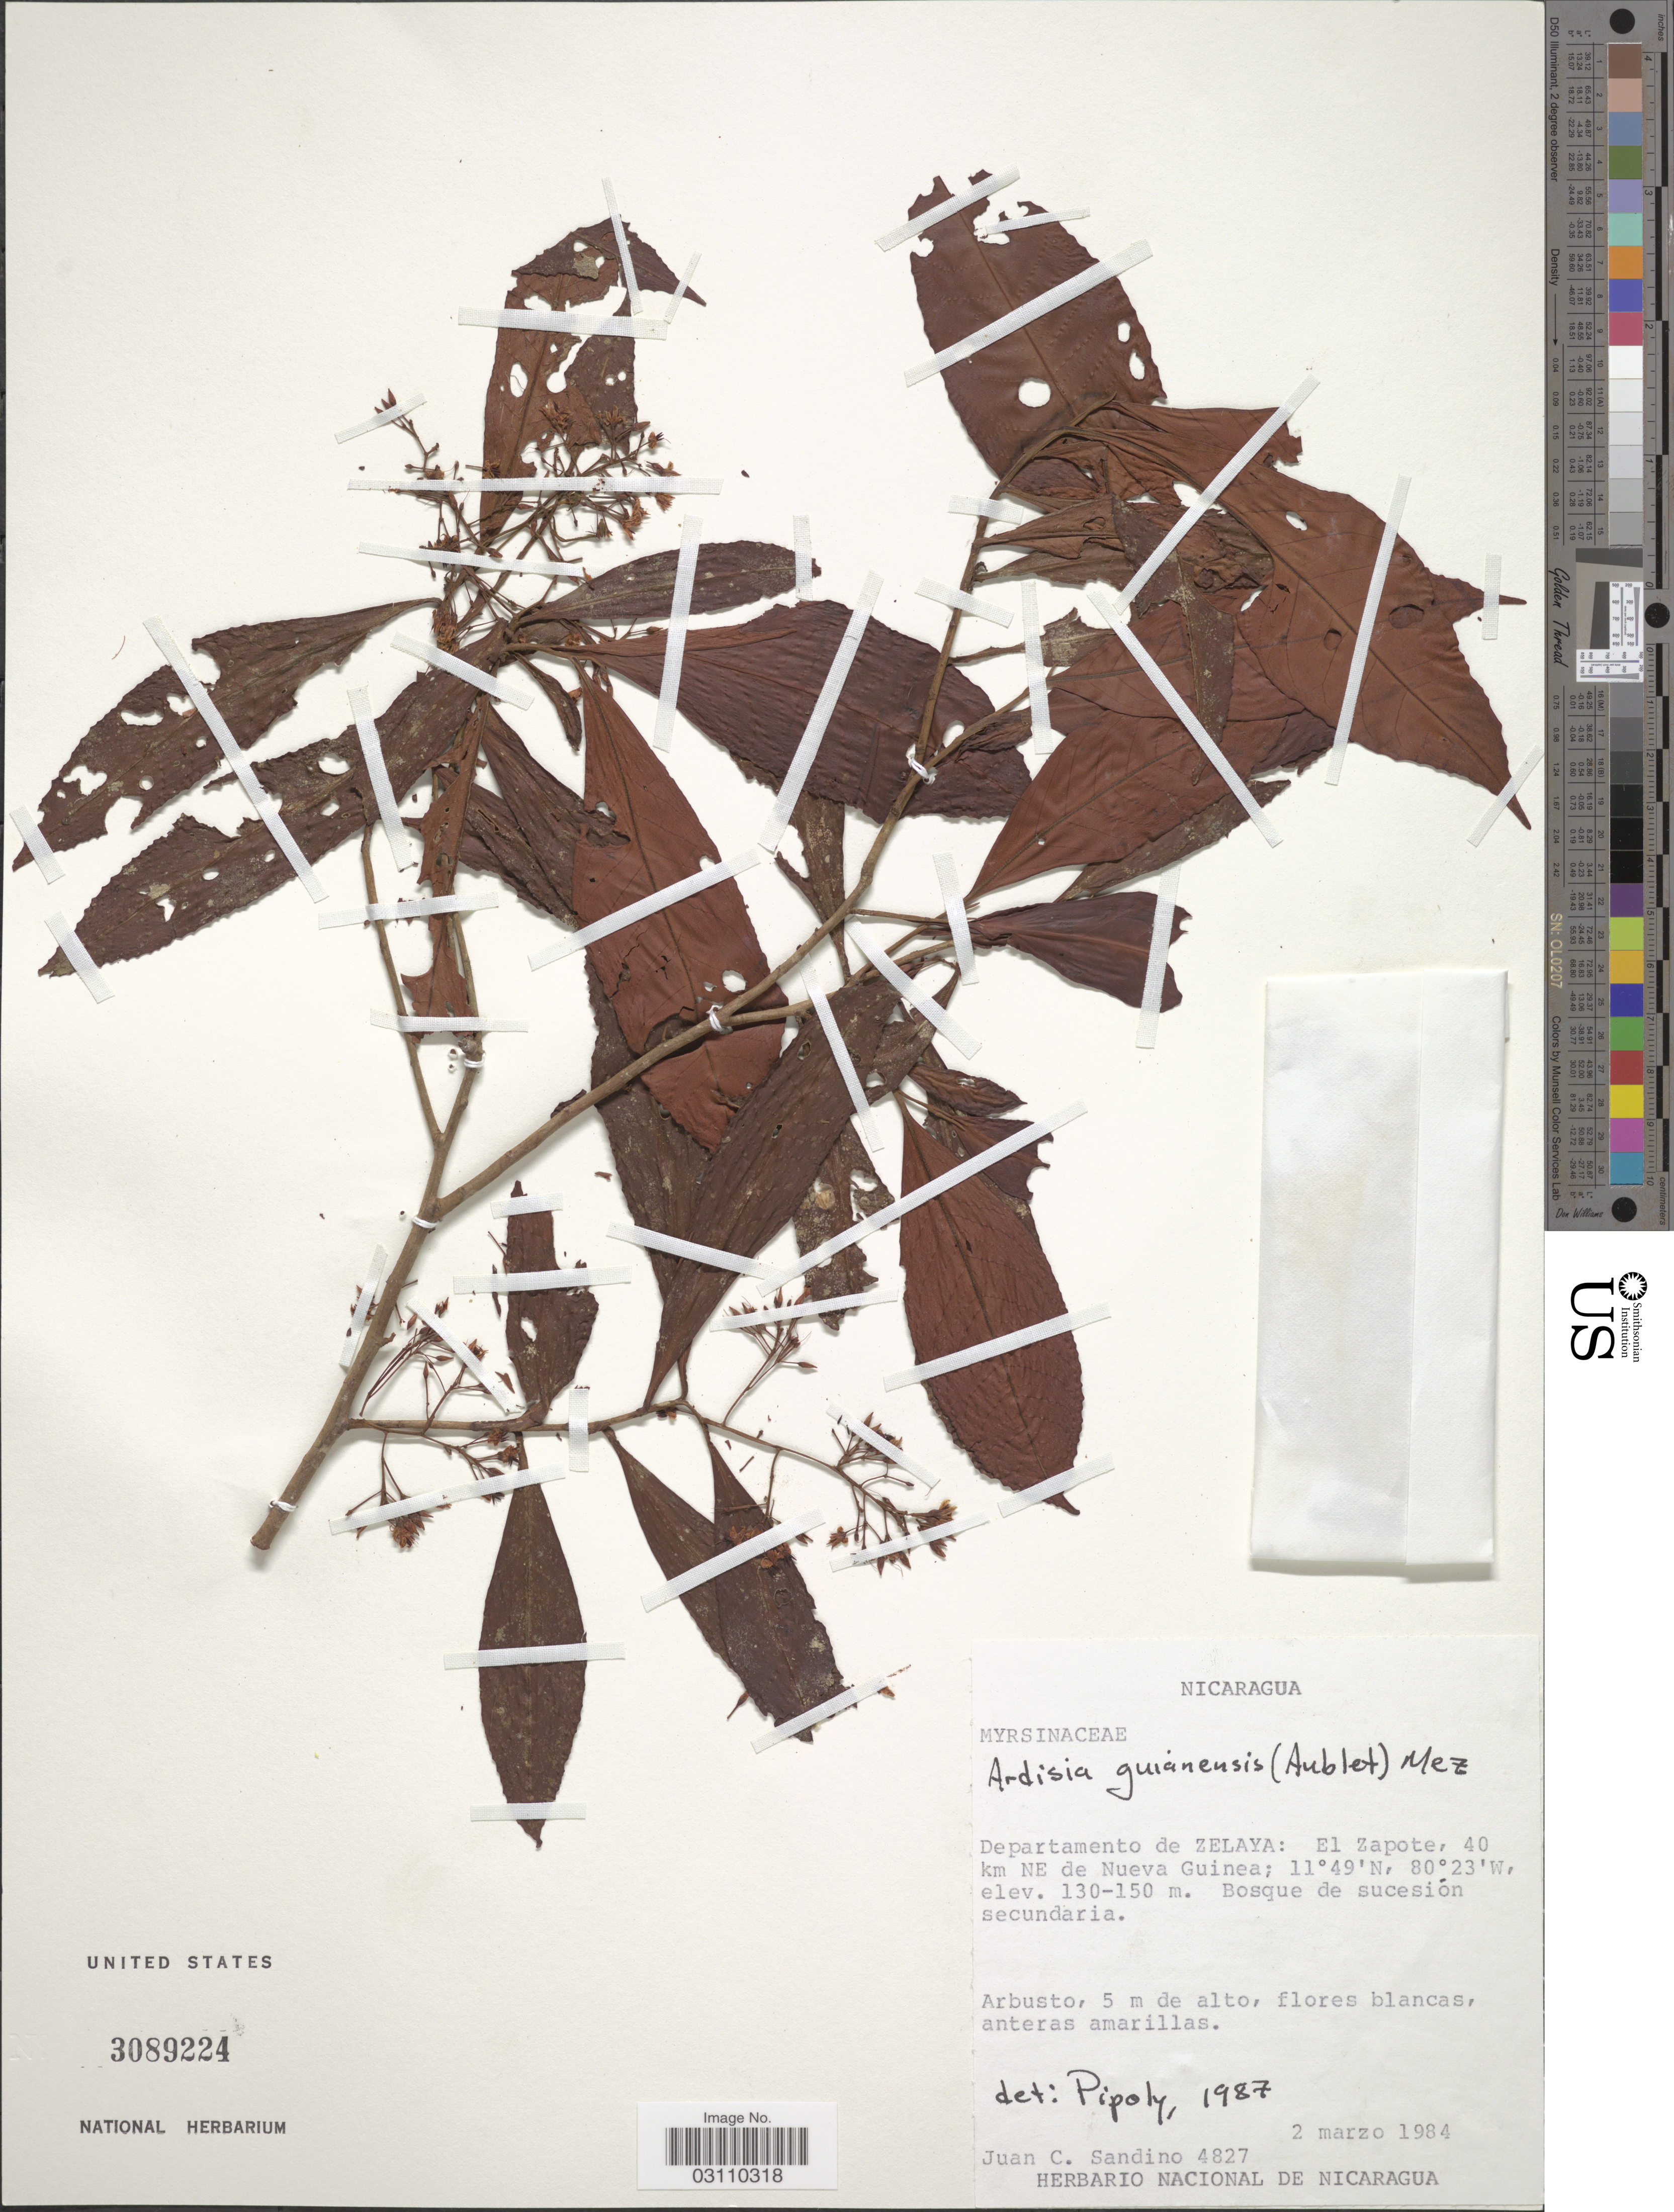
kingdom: Plantae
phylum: Tracheophyta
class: Magnoliopsida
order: Ericales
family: Primulaceae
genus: Ardisia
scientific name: Ardisia guianensis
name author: (Aubl.) Mez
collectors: J. Sandino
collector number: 4827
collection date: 1984-03-02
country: Nicaragua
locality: Departamento de Zelaya: El Zapote, 40 km NE de Nueva Guinea.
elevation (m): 130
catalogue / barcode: US 3089224